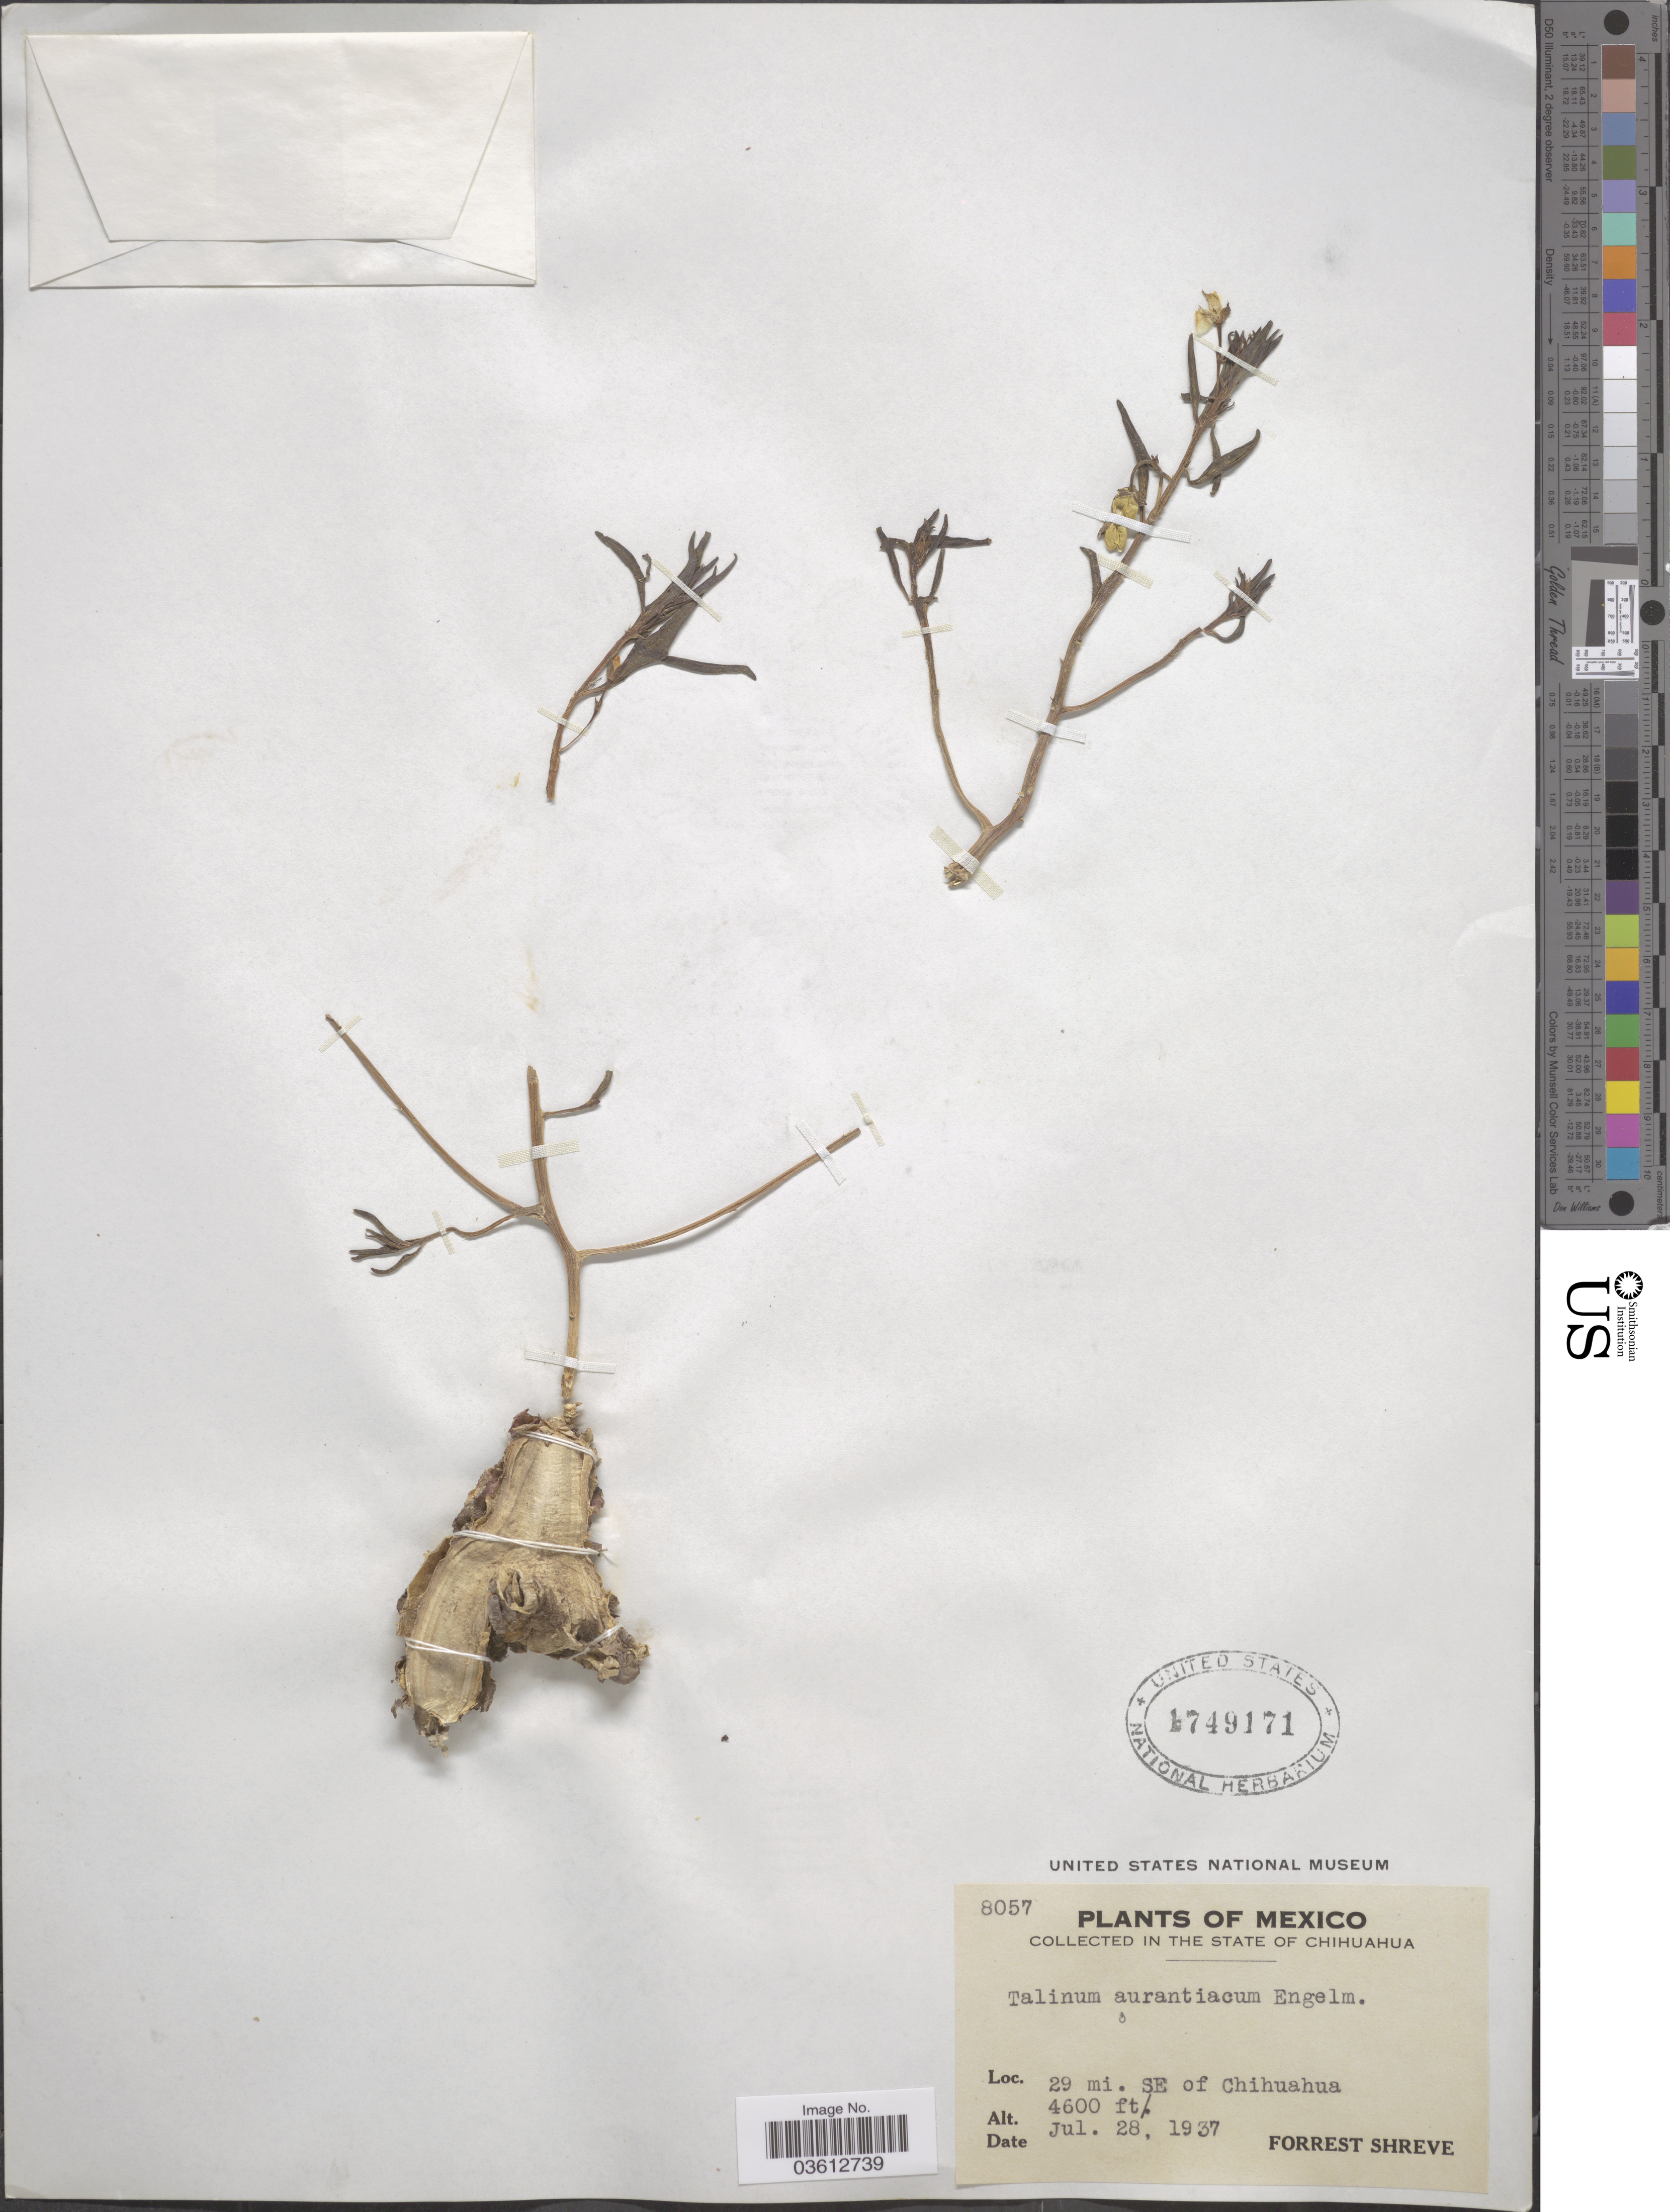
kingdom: Plantae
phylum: Tracheophyta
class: Magnoliopsida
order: Caryophyllales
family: Talinaceae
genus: Talinum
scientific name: Talinum aurantiacum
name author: Engelm. in A. Gray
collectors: F. Shreve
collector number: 8057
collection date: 1937-07-28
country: Mexico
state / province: Chihuahua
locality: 29 mi. SE of Chihuahua.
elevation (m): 1402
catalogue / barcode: US 1749171